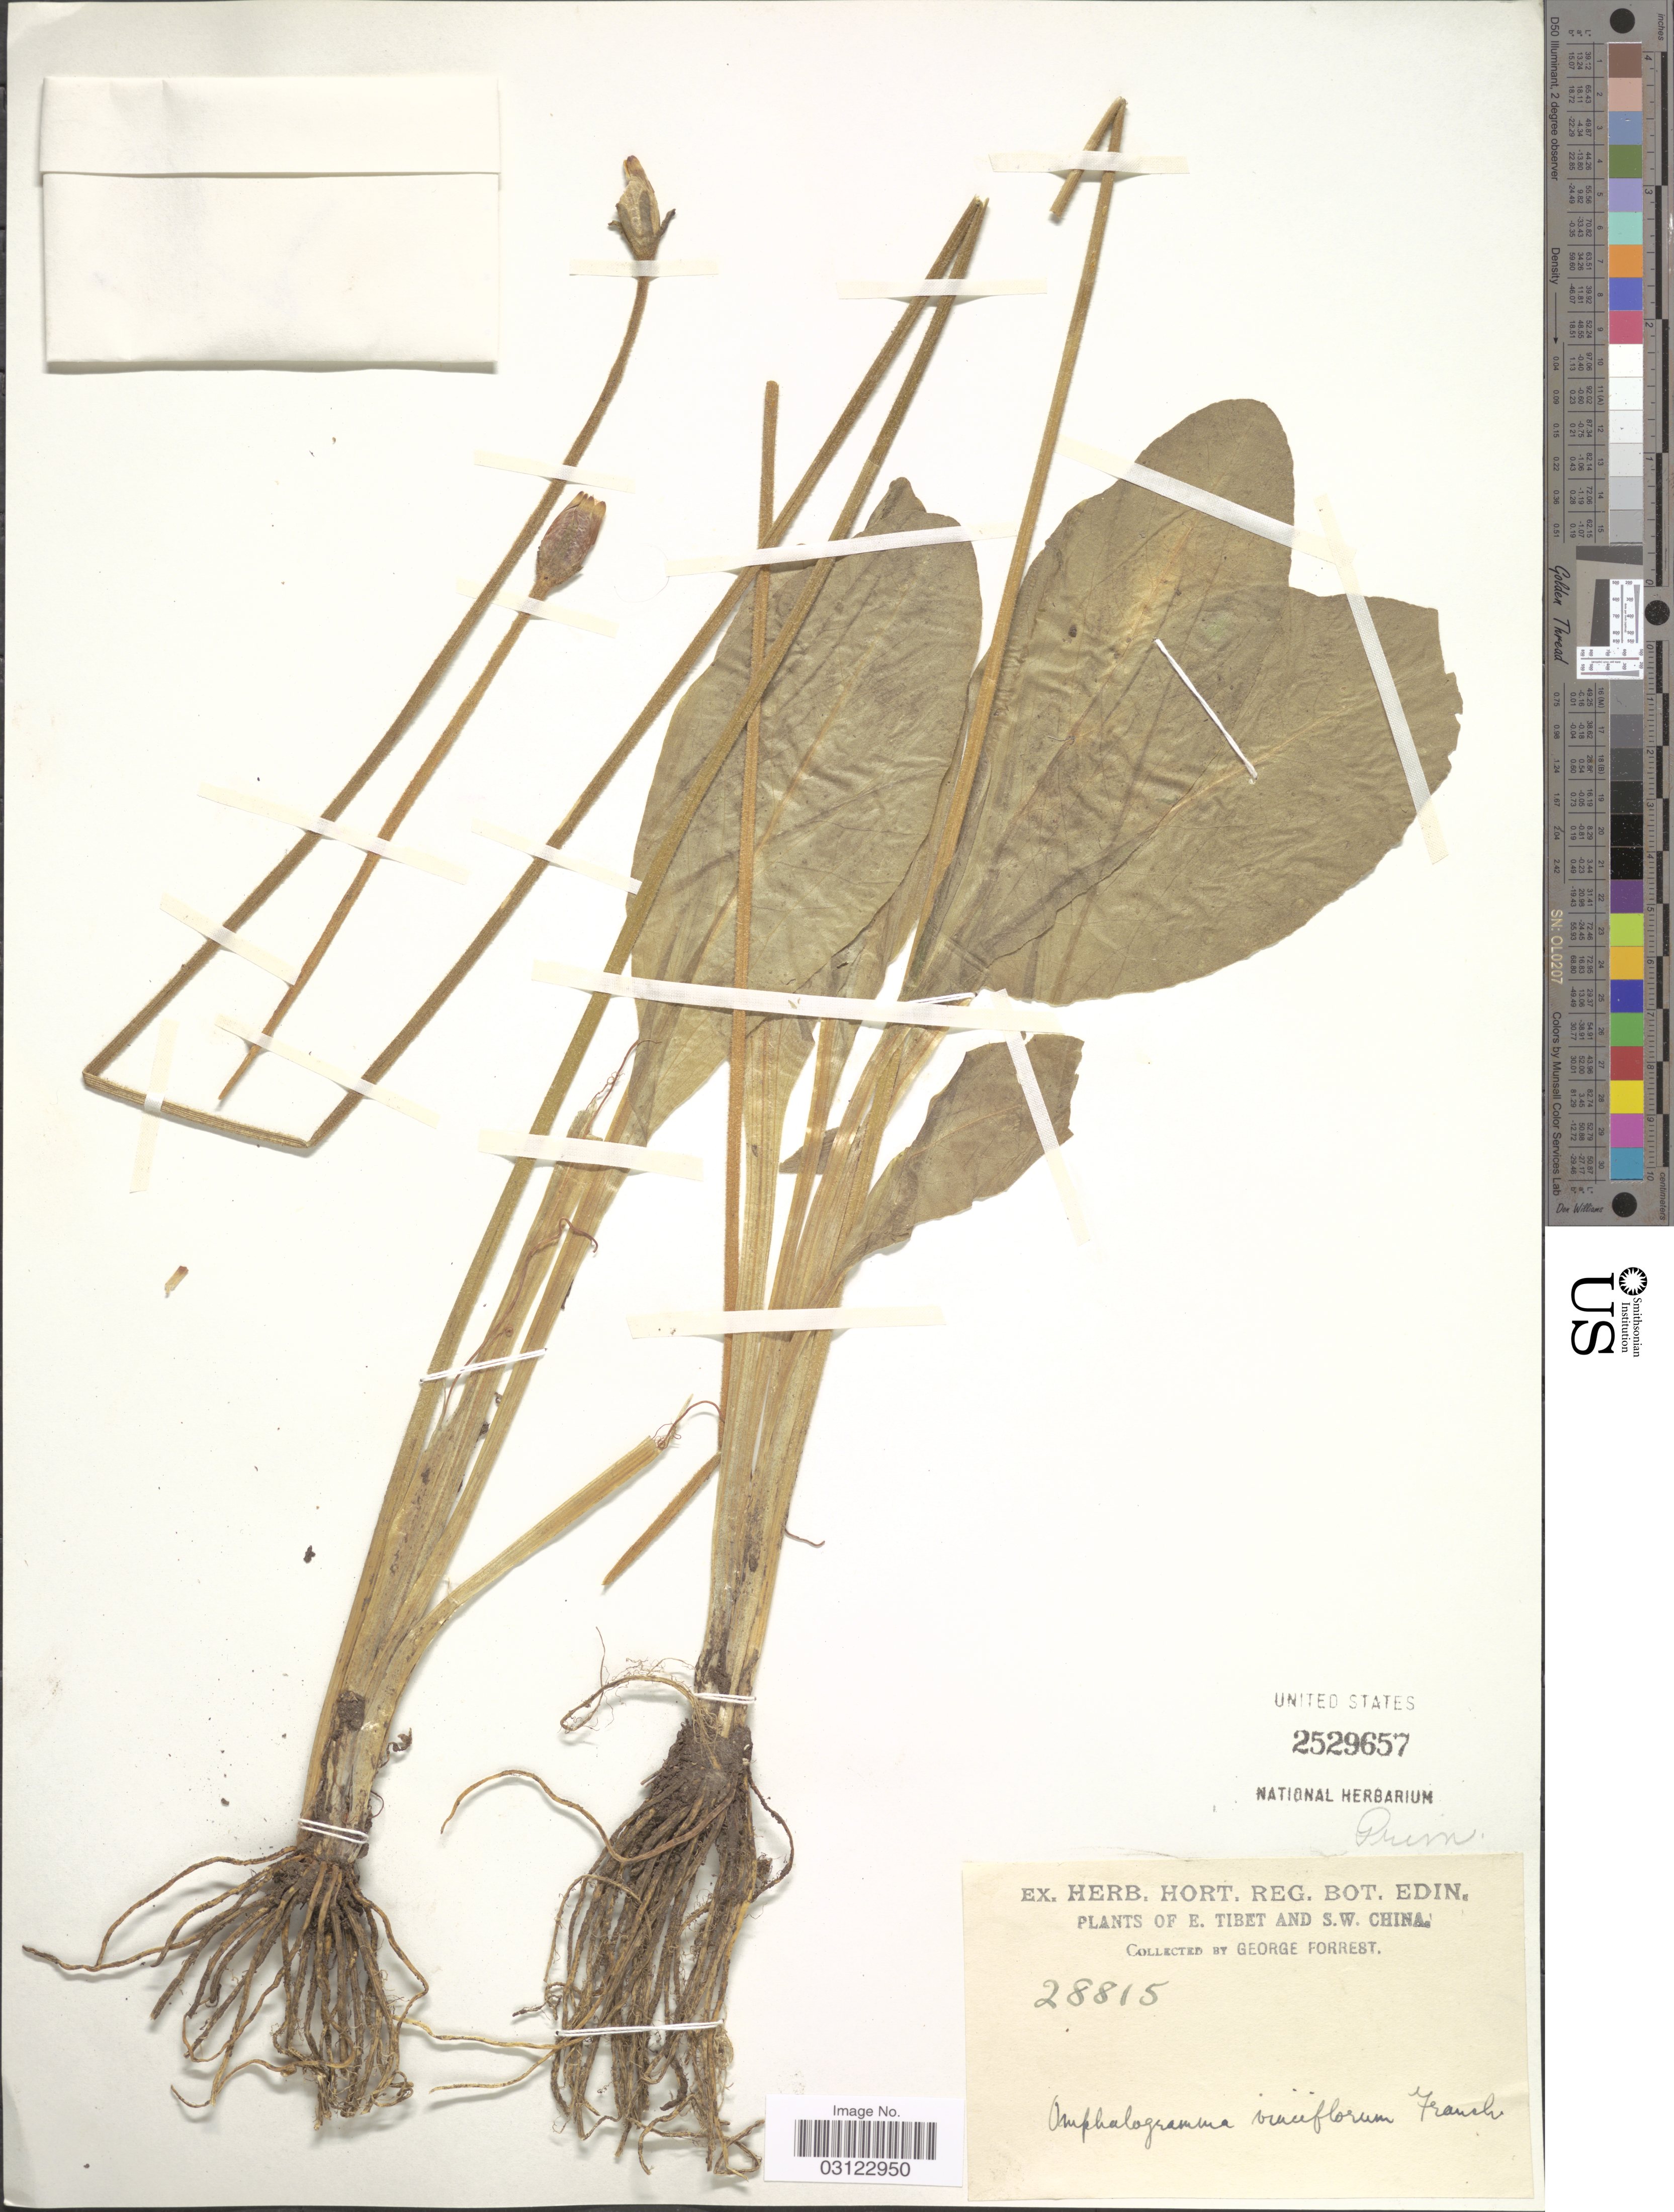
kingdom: Plantae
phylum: Tracheophyta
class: Magnoliopsida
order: Ericales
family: Primulaceae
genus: Omphalogramma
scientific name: Omphalogramma vinciflorum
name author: (Franch.) Franch.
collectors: G. Forrest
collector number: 28815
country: China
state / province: Xizang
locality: E. Tibet and S.W. China.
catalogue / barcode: US 2529657